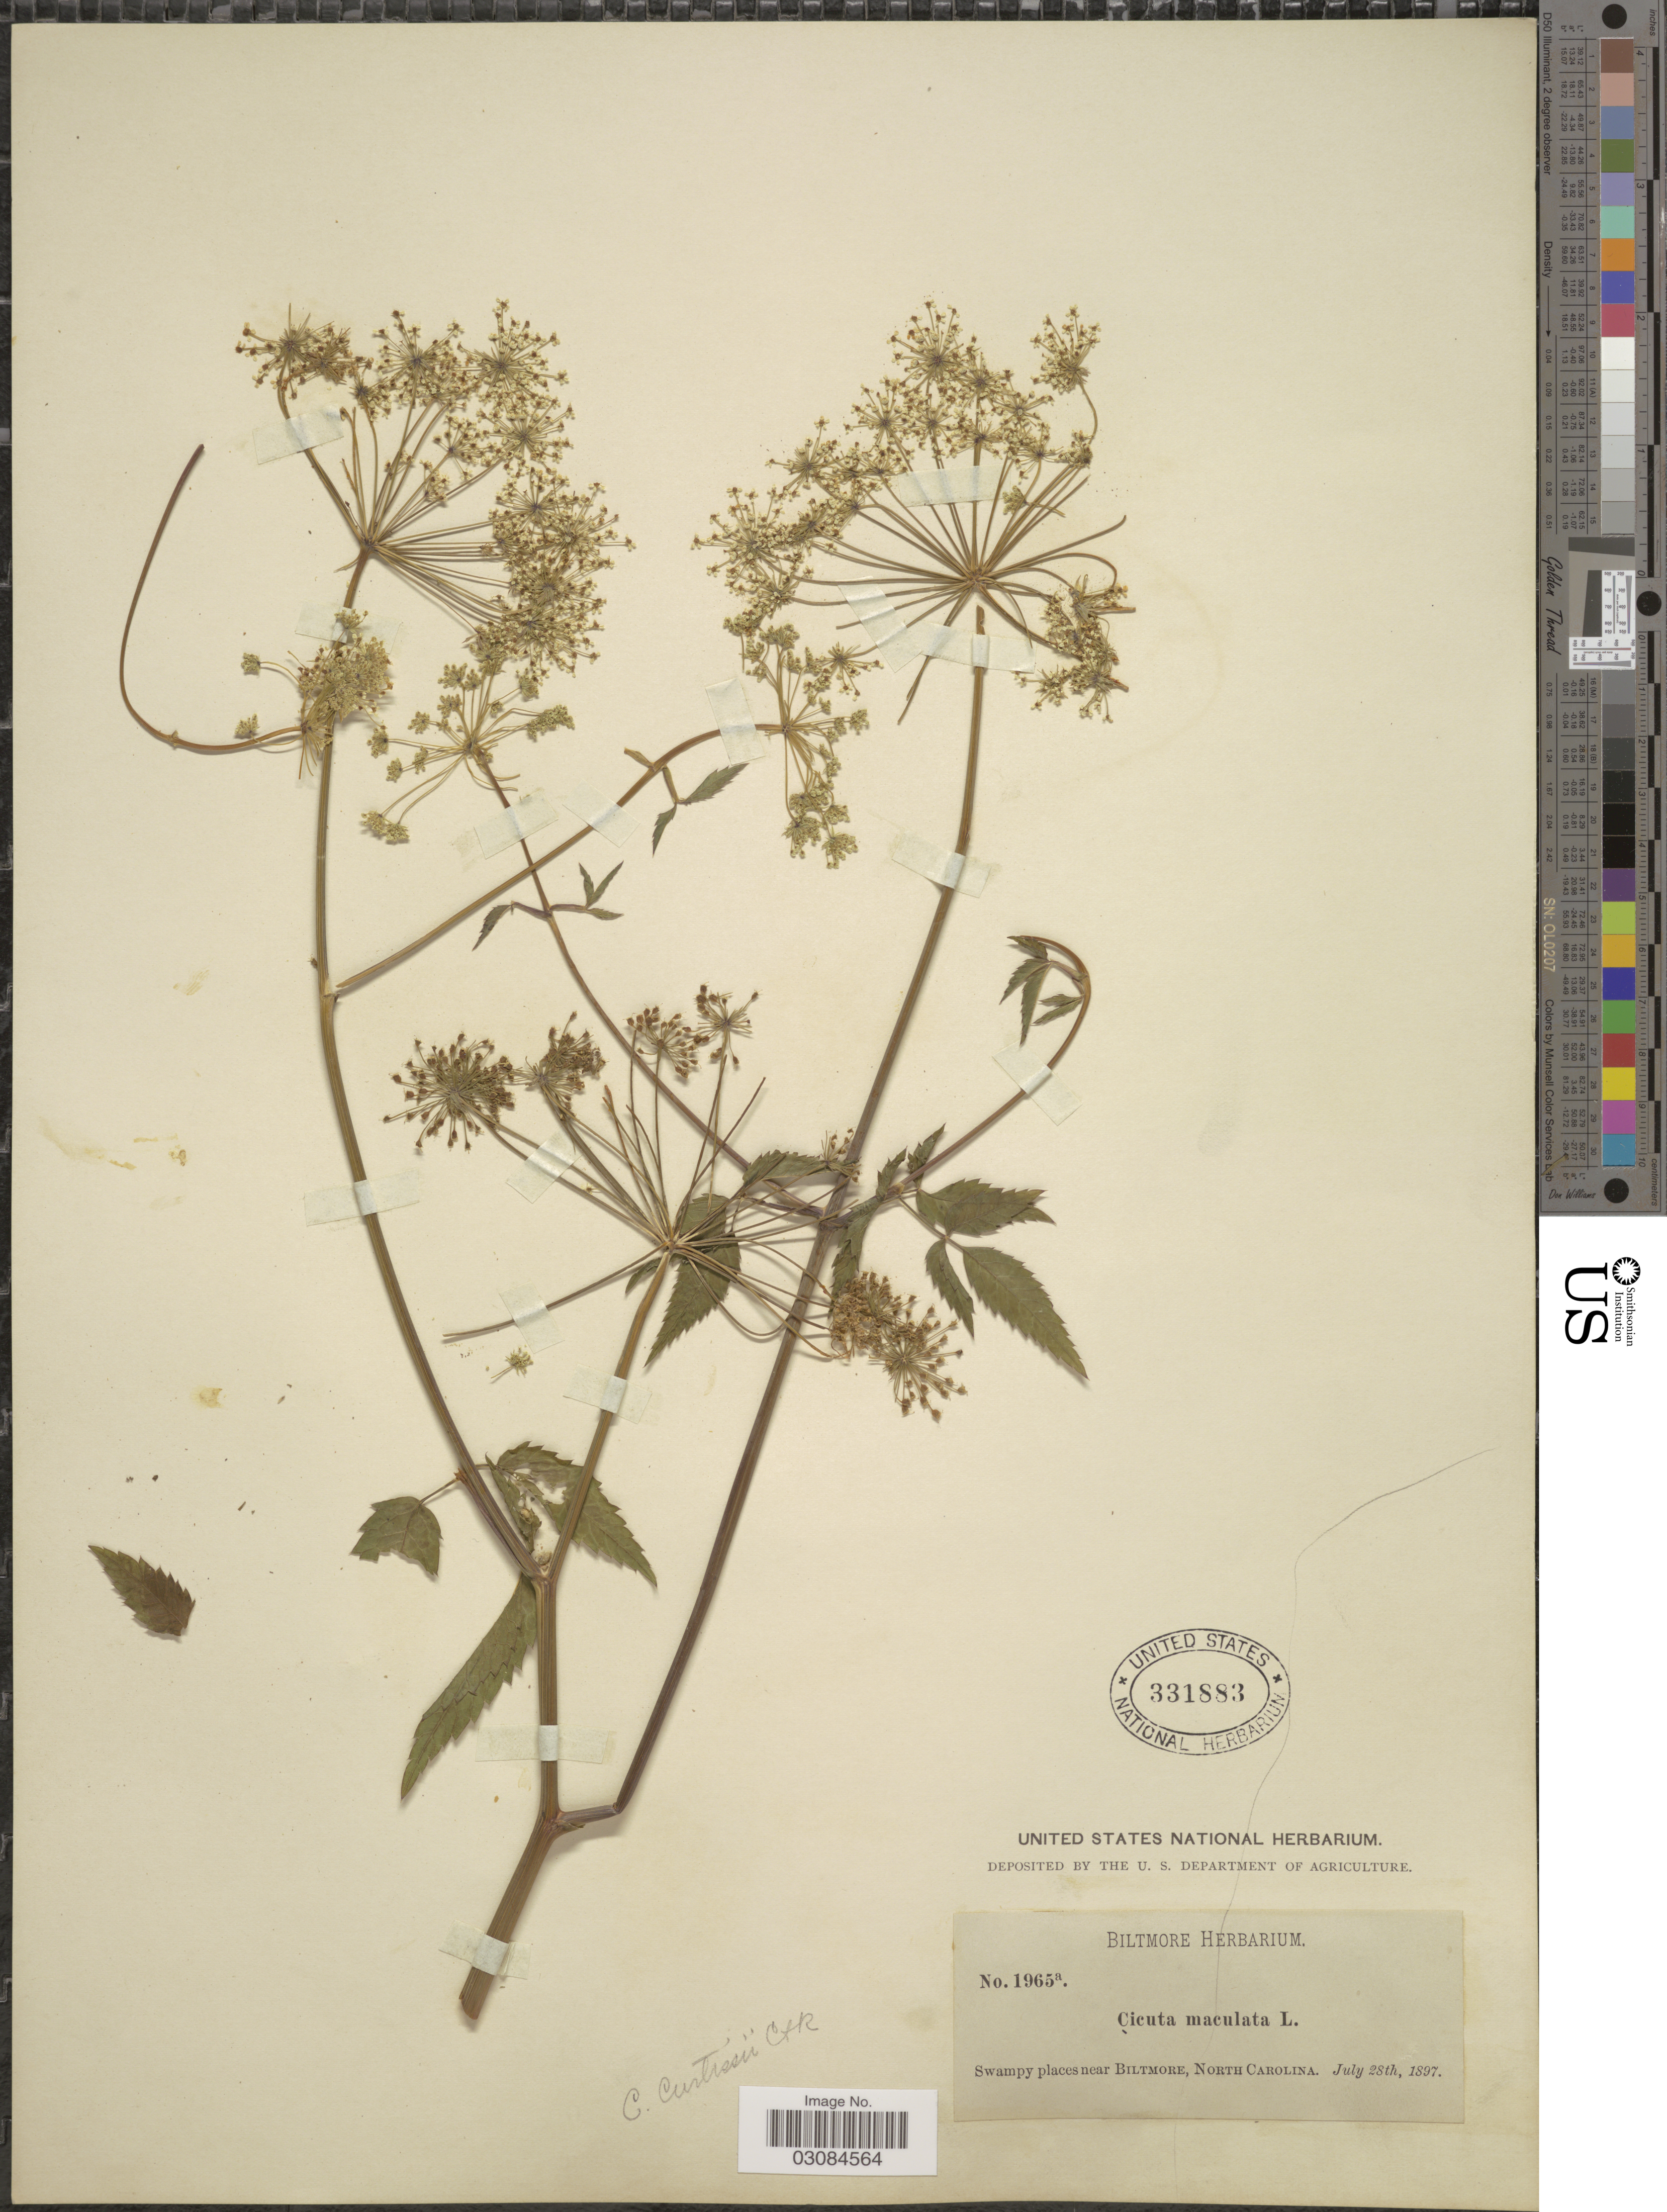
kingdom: Plantae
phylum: Tracheophyta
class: Magnoliopsida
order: Apiales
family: Apiaceae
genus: Cicuta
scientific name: Cicuta mexicana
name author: J.M. Coult. & Rose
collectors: ex herb. Biltmore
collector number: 1965a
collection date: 1897-07-28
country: United States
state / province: North Carolina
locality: Swampy places near Biltmore.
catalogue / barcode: US 331883